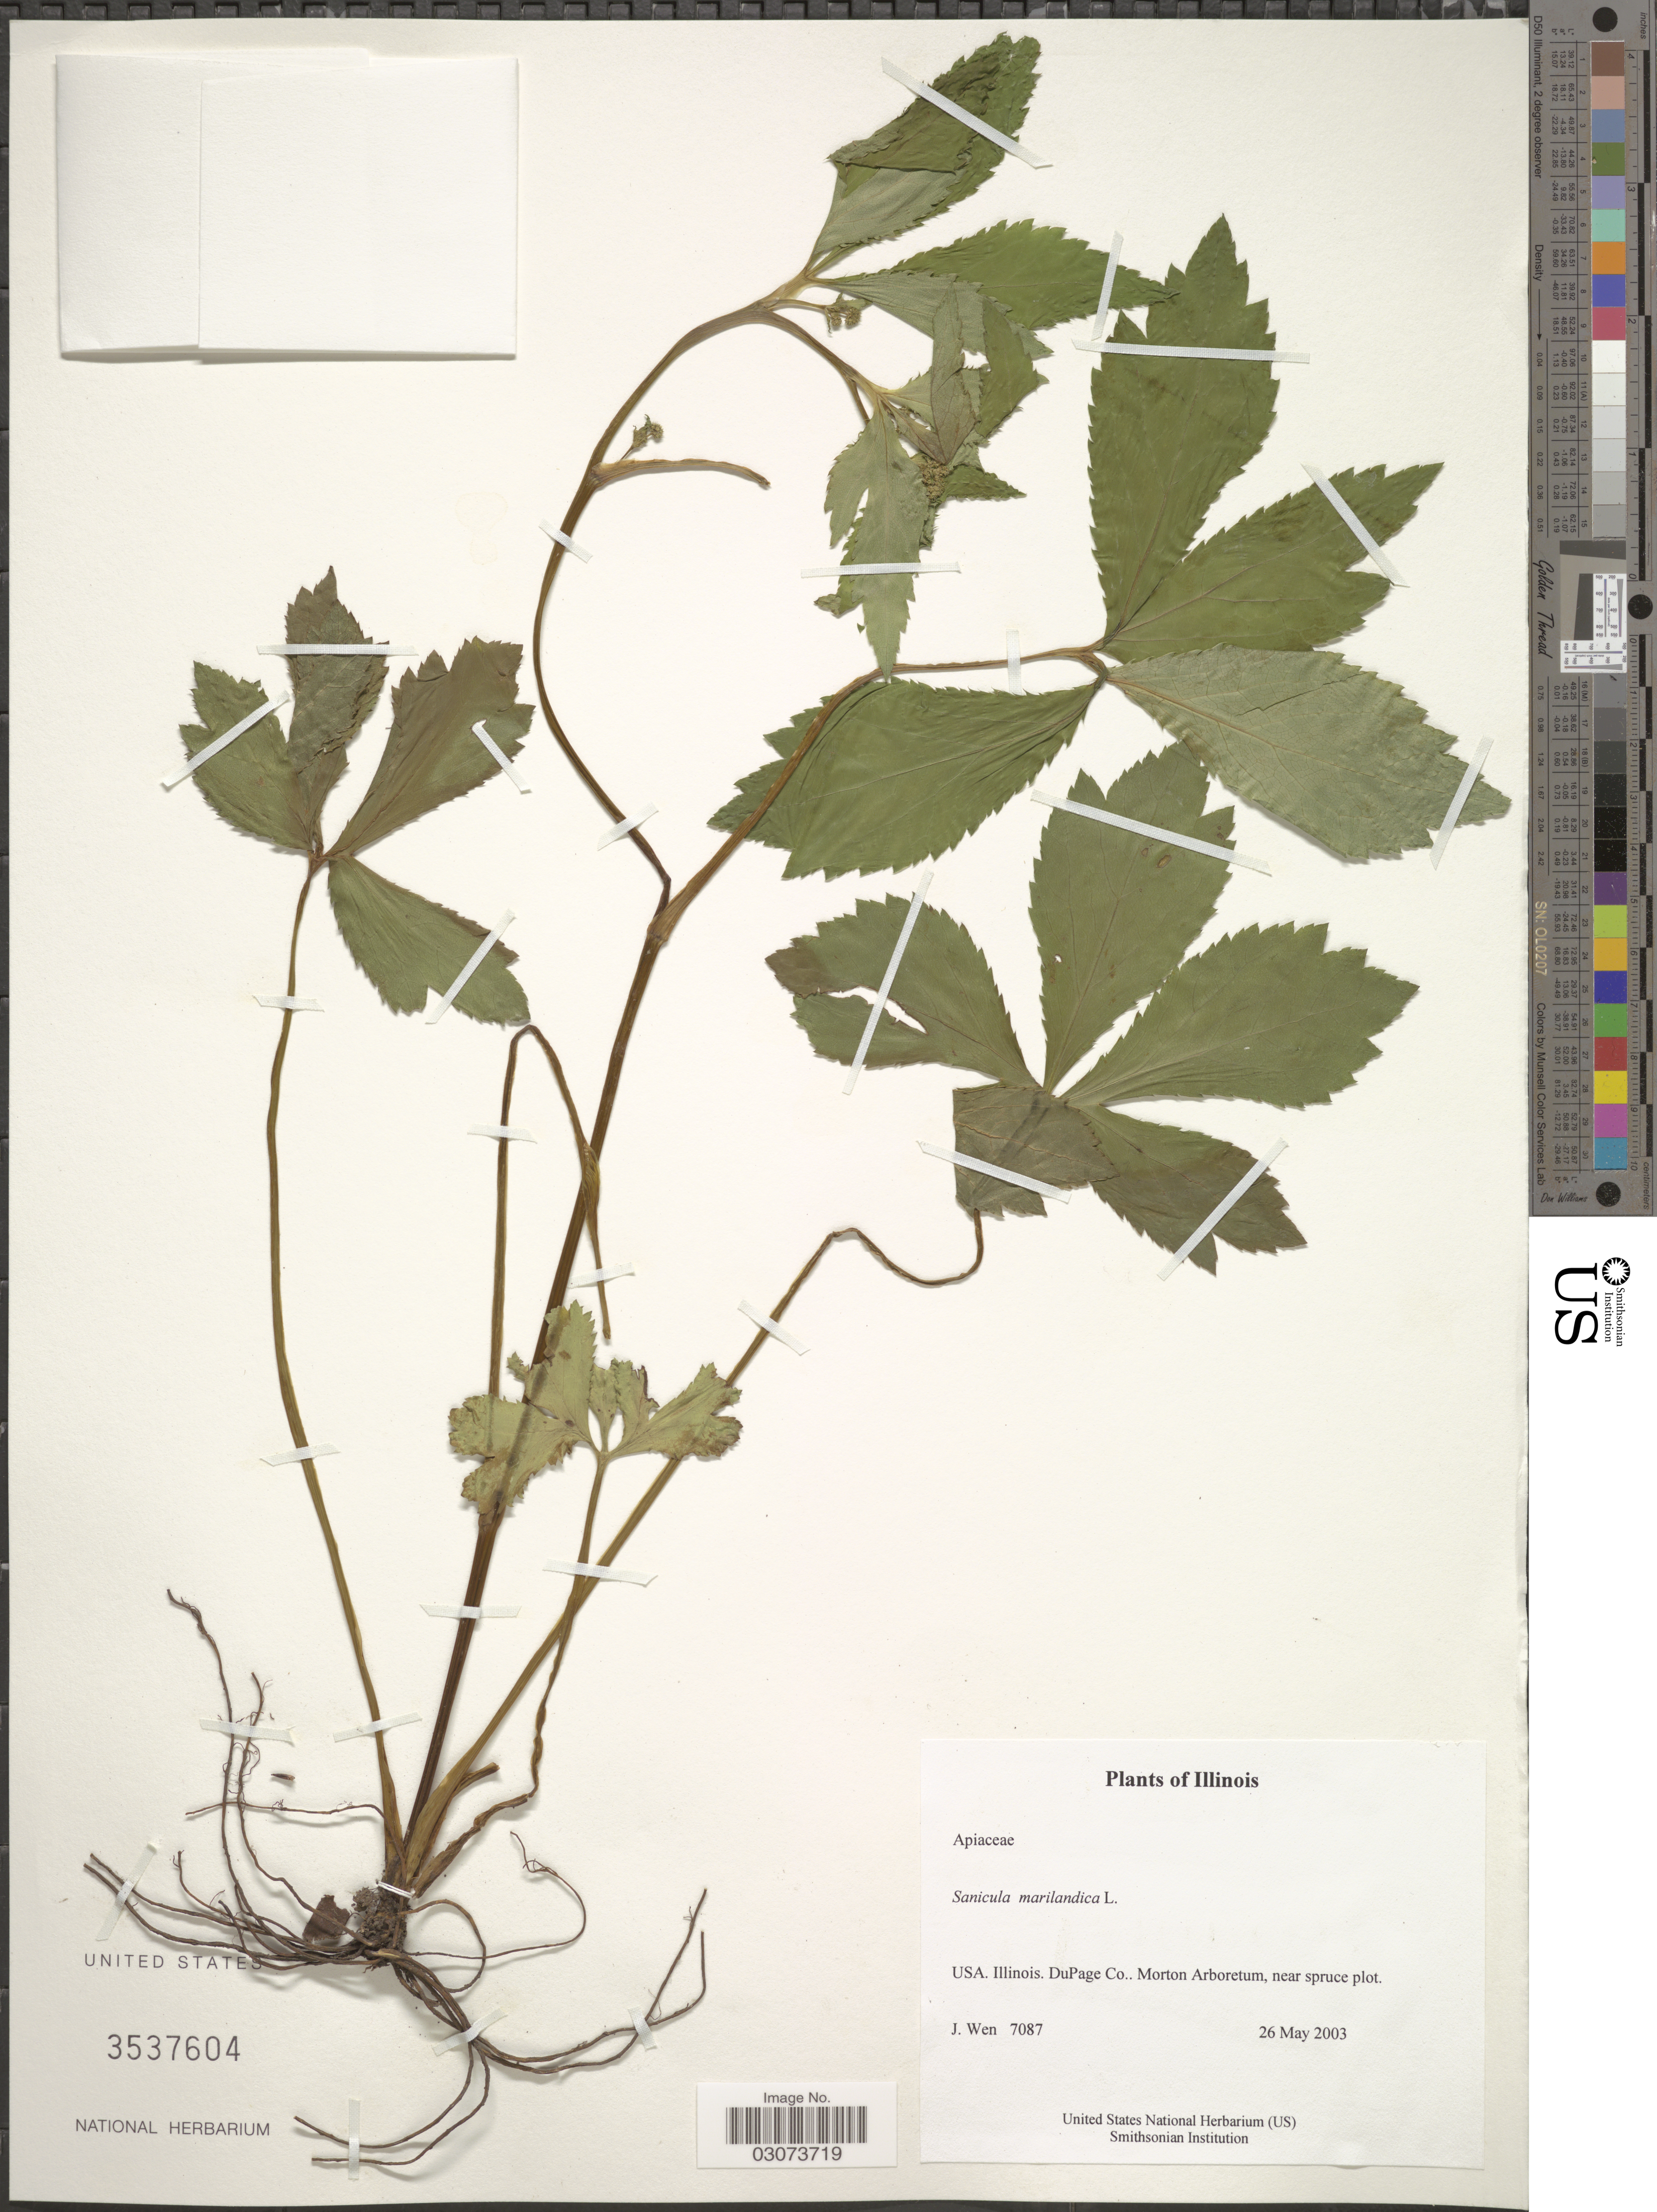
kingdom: Plantae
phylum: Tracheophyta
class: Magnoliopsida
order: Apiales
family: Apiaceae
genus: Sanicula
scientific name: Sanicula marilandica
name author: L.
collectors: J. Wen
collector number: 7087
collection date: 2003-05-26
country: United States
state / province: Illinois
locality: DuPage Co. Morton Arboretum, near spruce plot.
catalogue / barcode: US 3537604